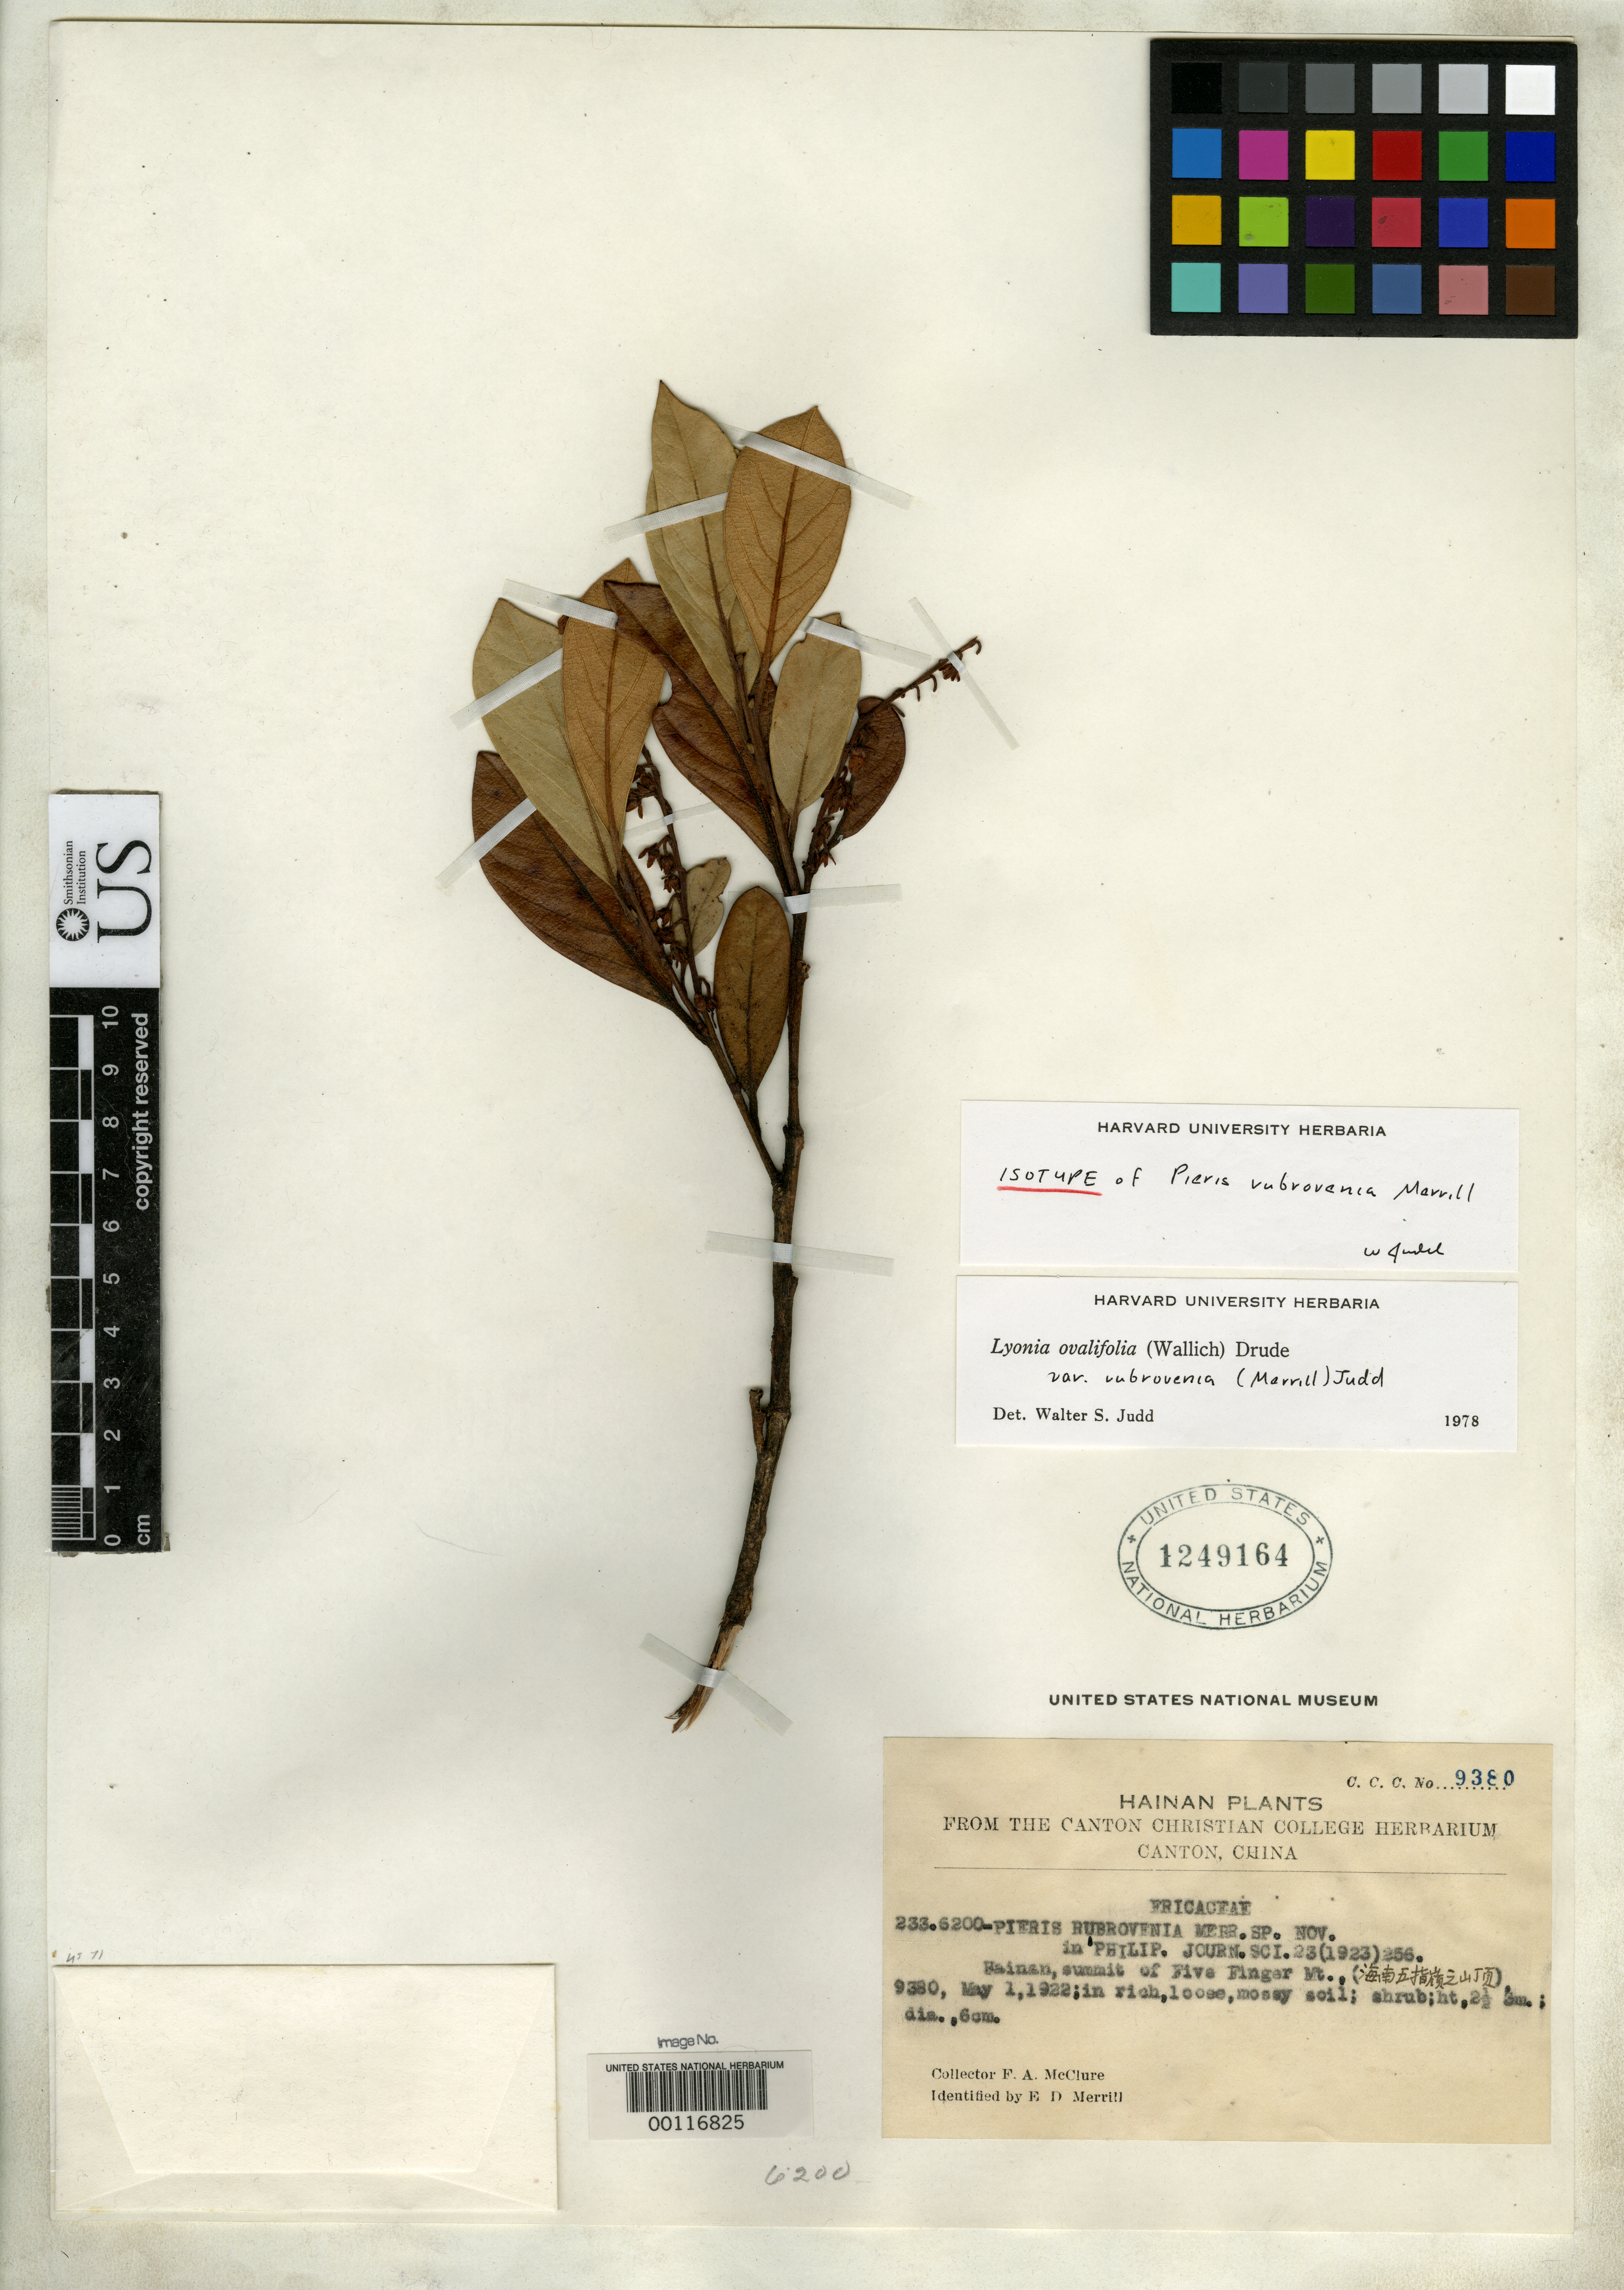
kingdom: Plantae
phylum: Tracheophyta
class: Magnoliopsida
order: Ericales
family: Ericaceae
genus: Pieris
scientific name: Pieris rubrovenia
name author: Merr.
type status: Isotype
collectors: F. A. McClure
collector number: C.C.C. 9380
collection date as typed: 01 May 1922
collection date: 1922-05-01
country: China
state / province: Hainan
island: Hainan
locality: Ng Chi Leng, summit of Five Finger Mt.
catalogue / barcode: US 1249164